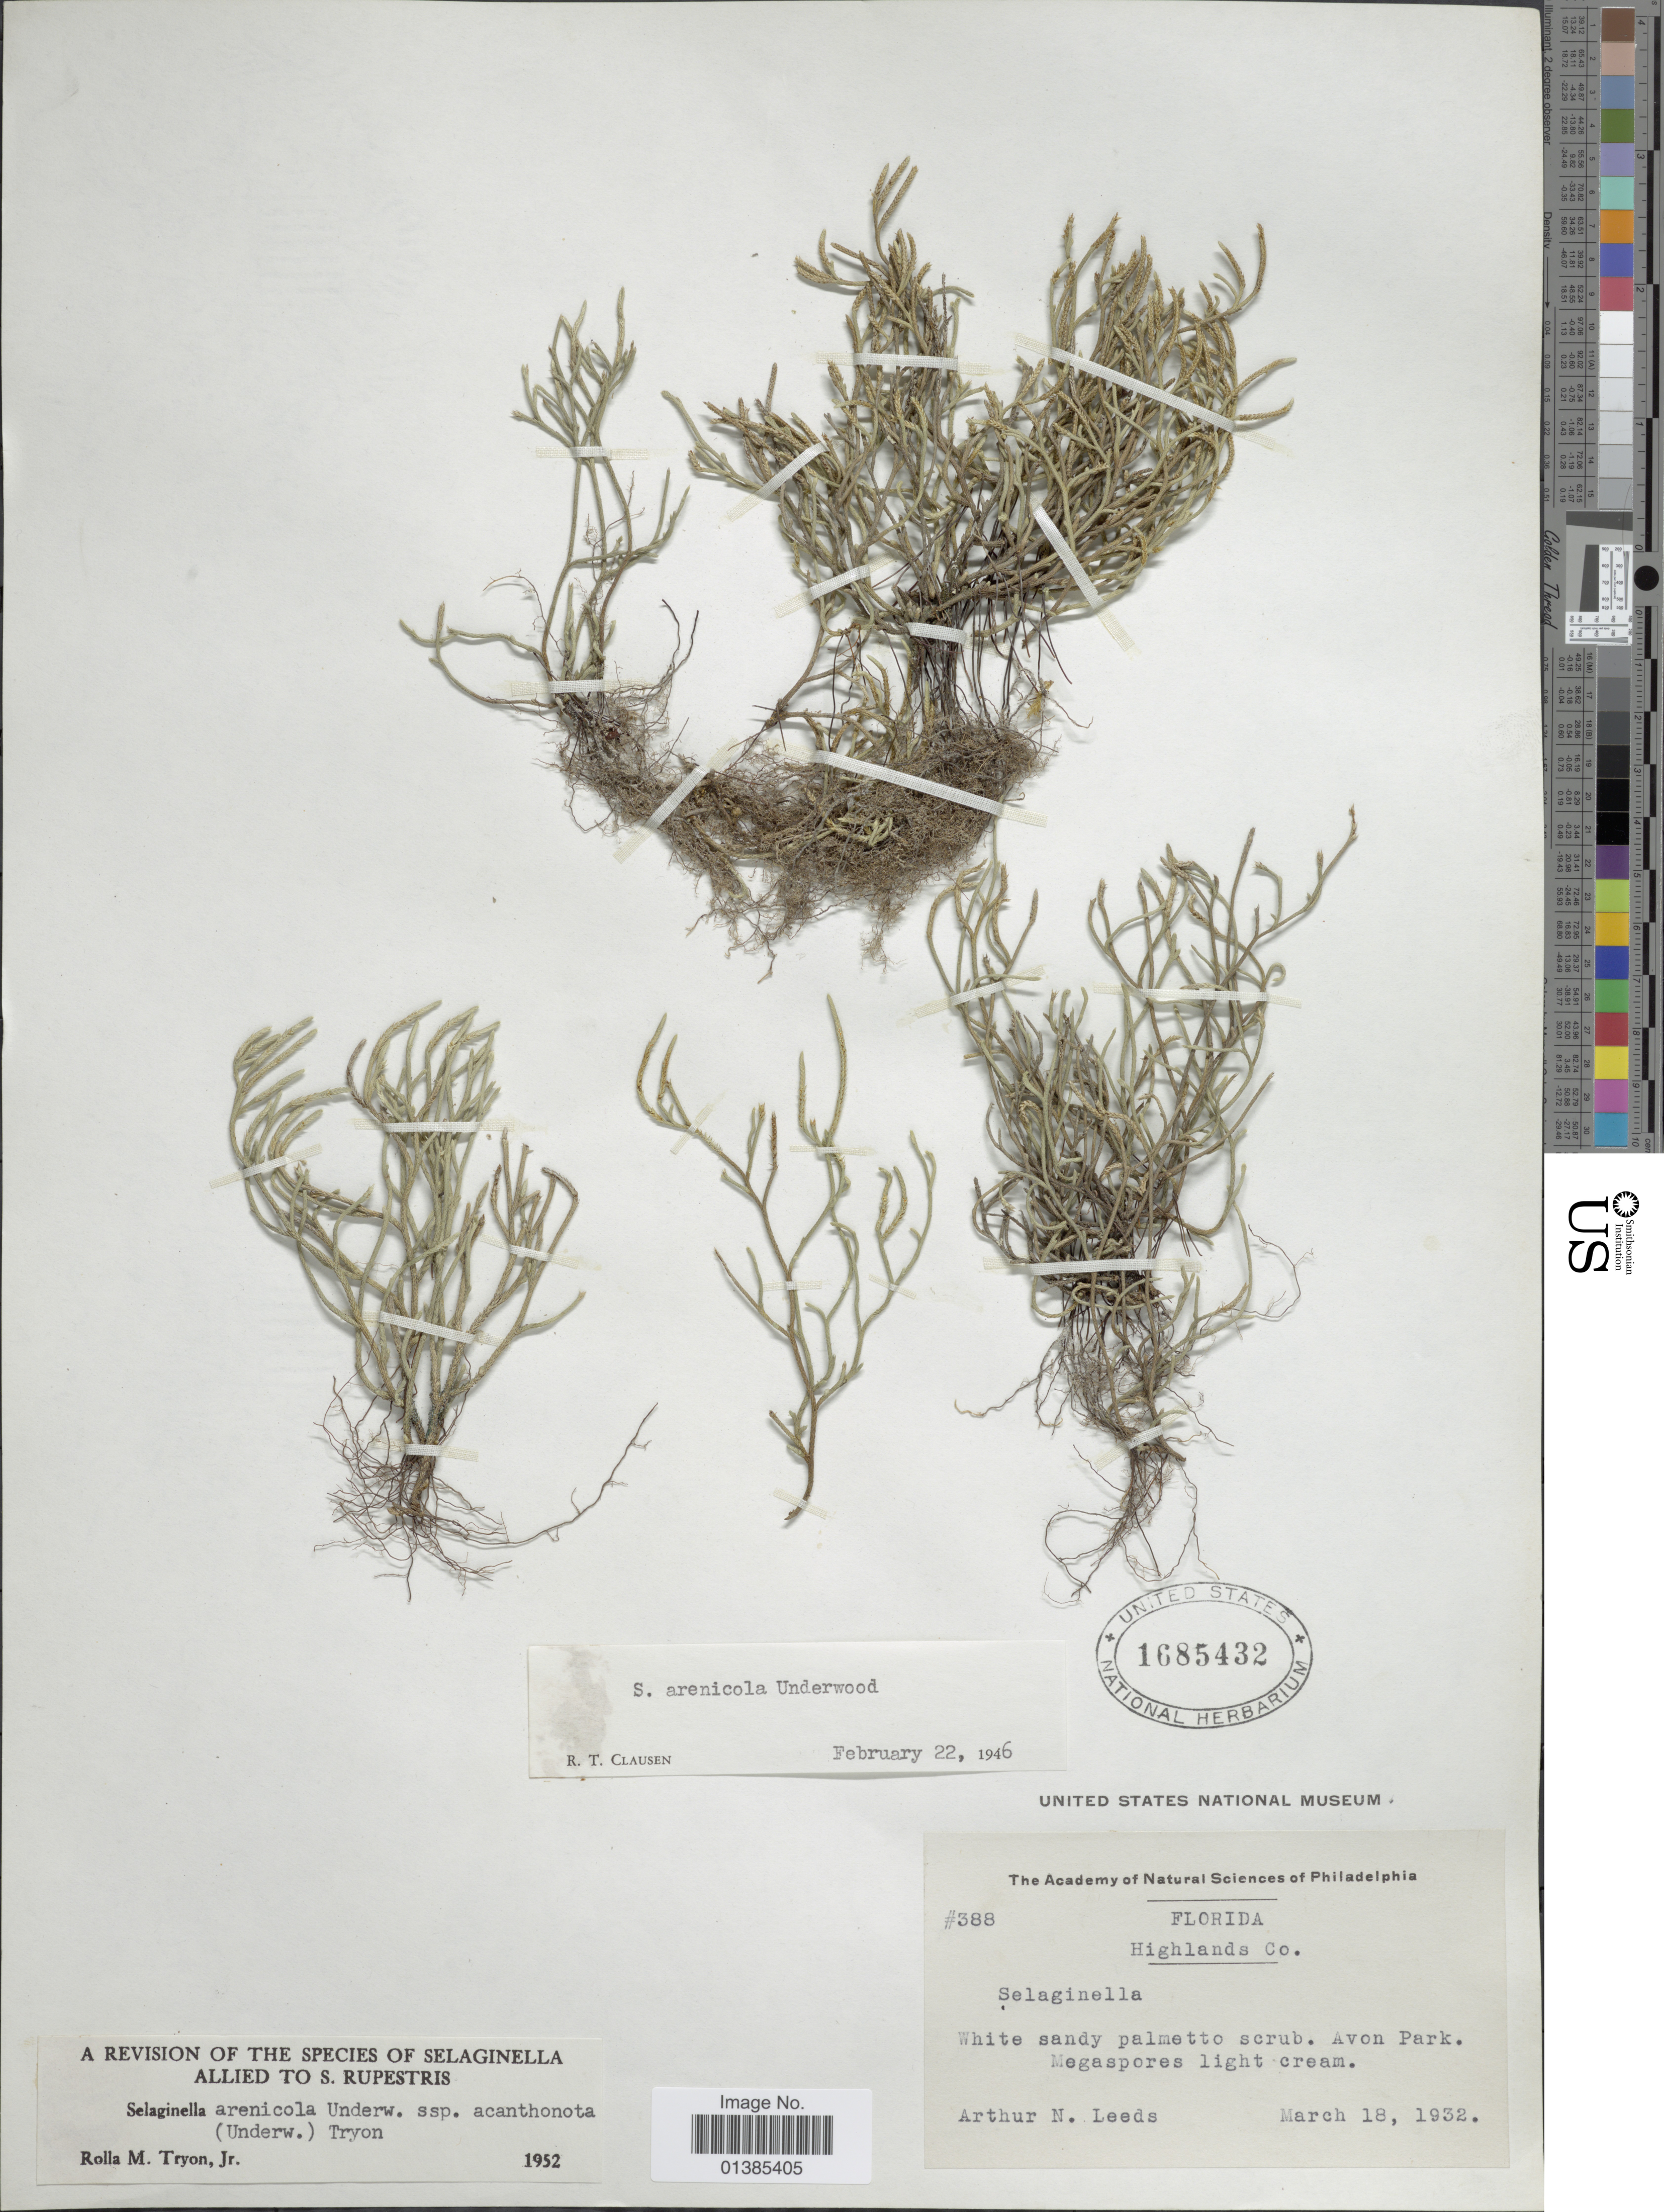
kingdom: Plantae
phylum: Tracheophyta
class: Lycopodiopsida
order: Selaginellales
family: Selaginellaceae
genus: Selaginella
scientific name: Selaginella arenicola subsp. acanthonota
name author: (Underw.) R.M. Tryon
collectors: A. N. Leeds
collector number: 388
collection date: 1932-03-18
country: United States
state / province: Florida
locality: Highlands Co. Avon Park.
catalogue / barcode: US 1685432